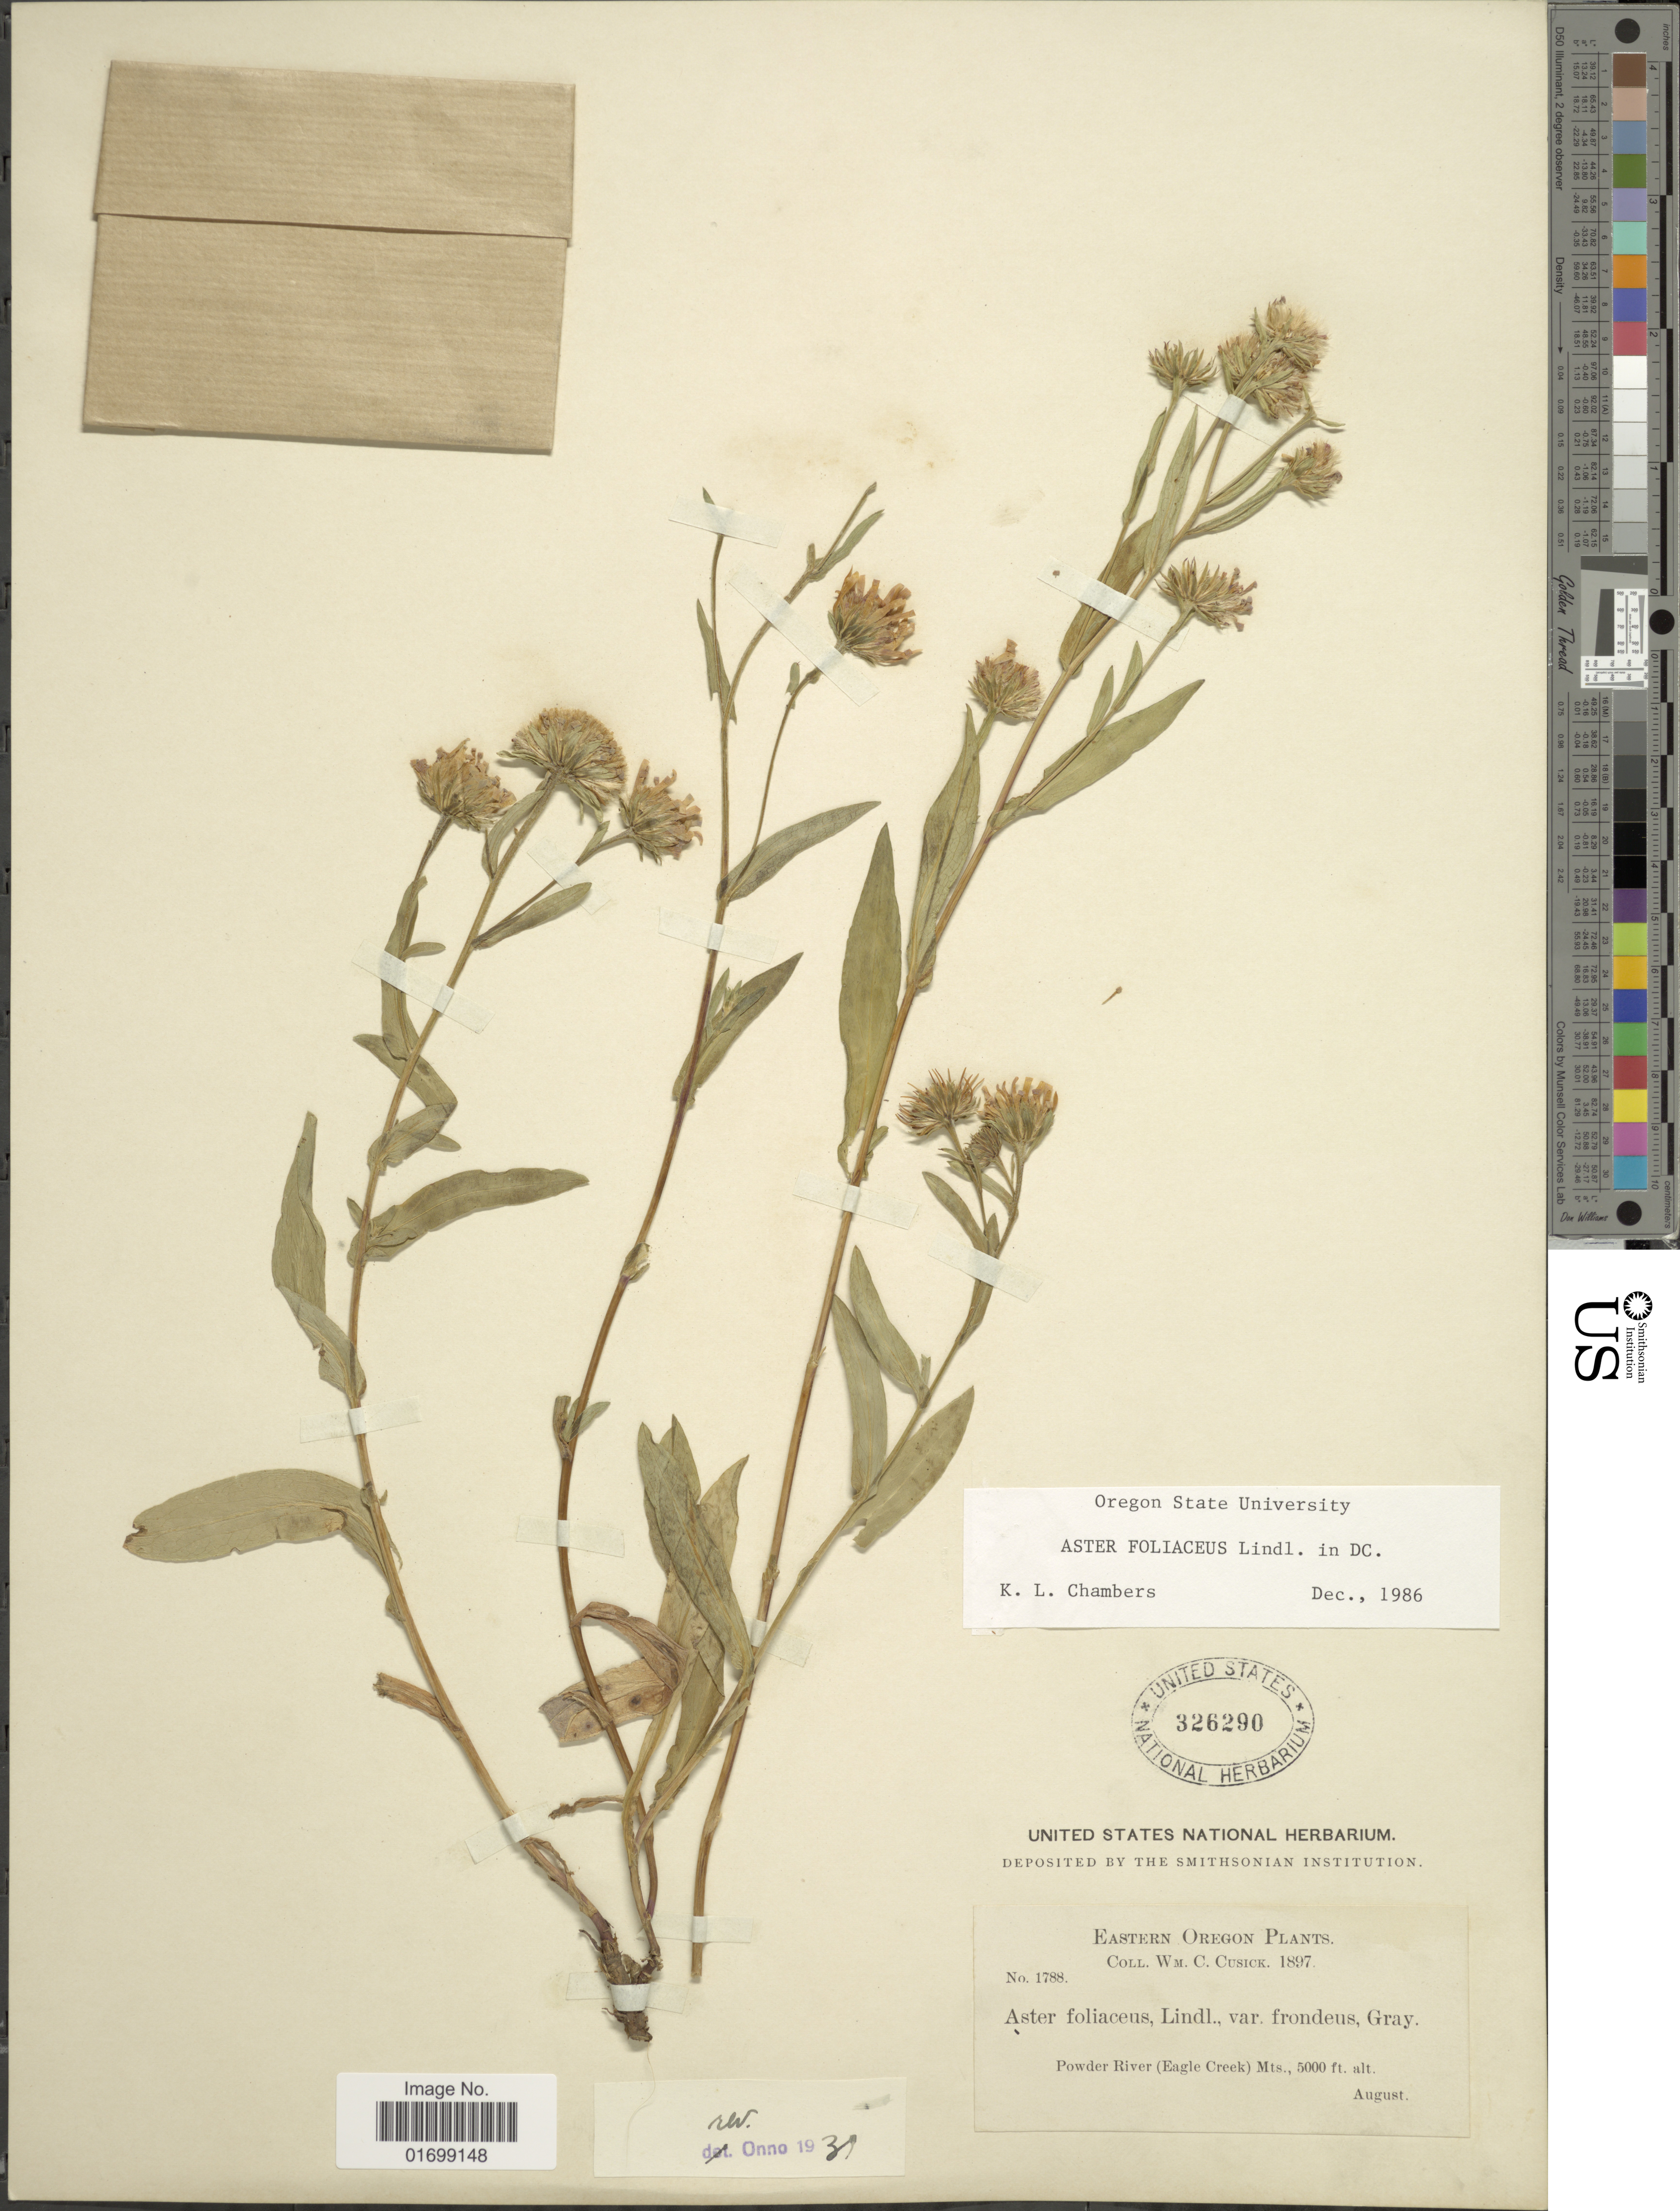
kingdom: Plantae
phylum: Tracheophyta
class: Magnoliopsida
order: Asterales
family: Asteraceae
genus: Symphyotrichum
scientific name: Symphyotrichum foliaceum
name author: (Lindl. ex DC.) G.L. Nesom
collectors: W. C. Cusick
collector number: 1788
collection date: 1897-08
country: United States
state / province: Oregon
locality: Eastern Oregon, Powder River (Eagle Creek).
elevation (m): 1524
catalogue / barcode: US 326290